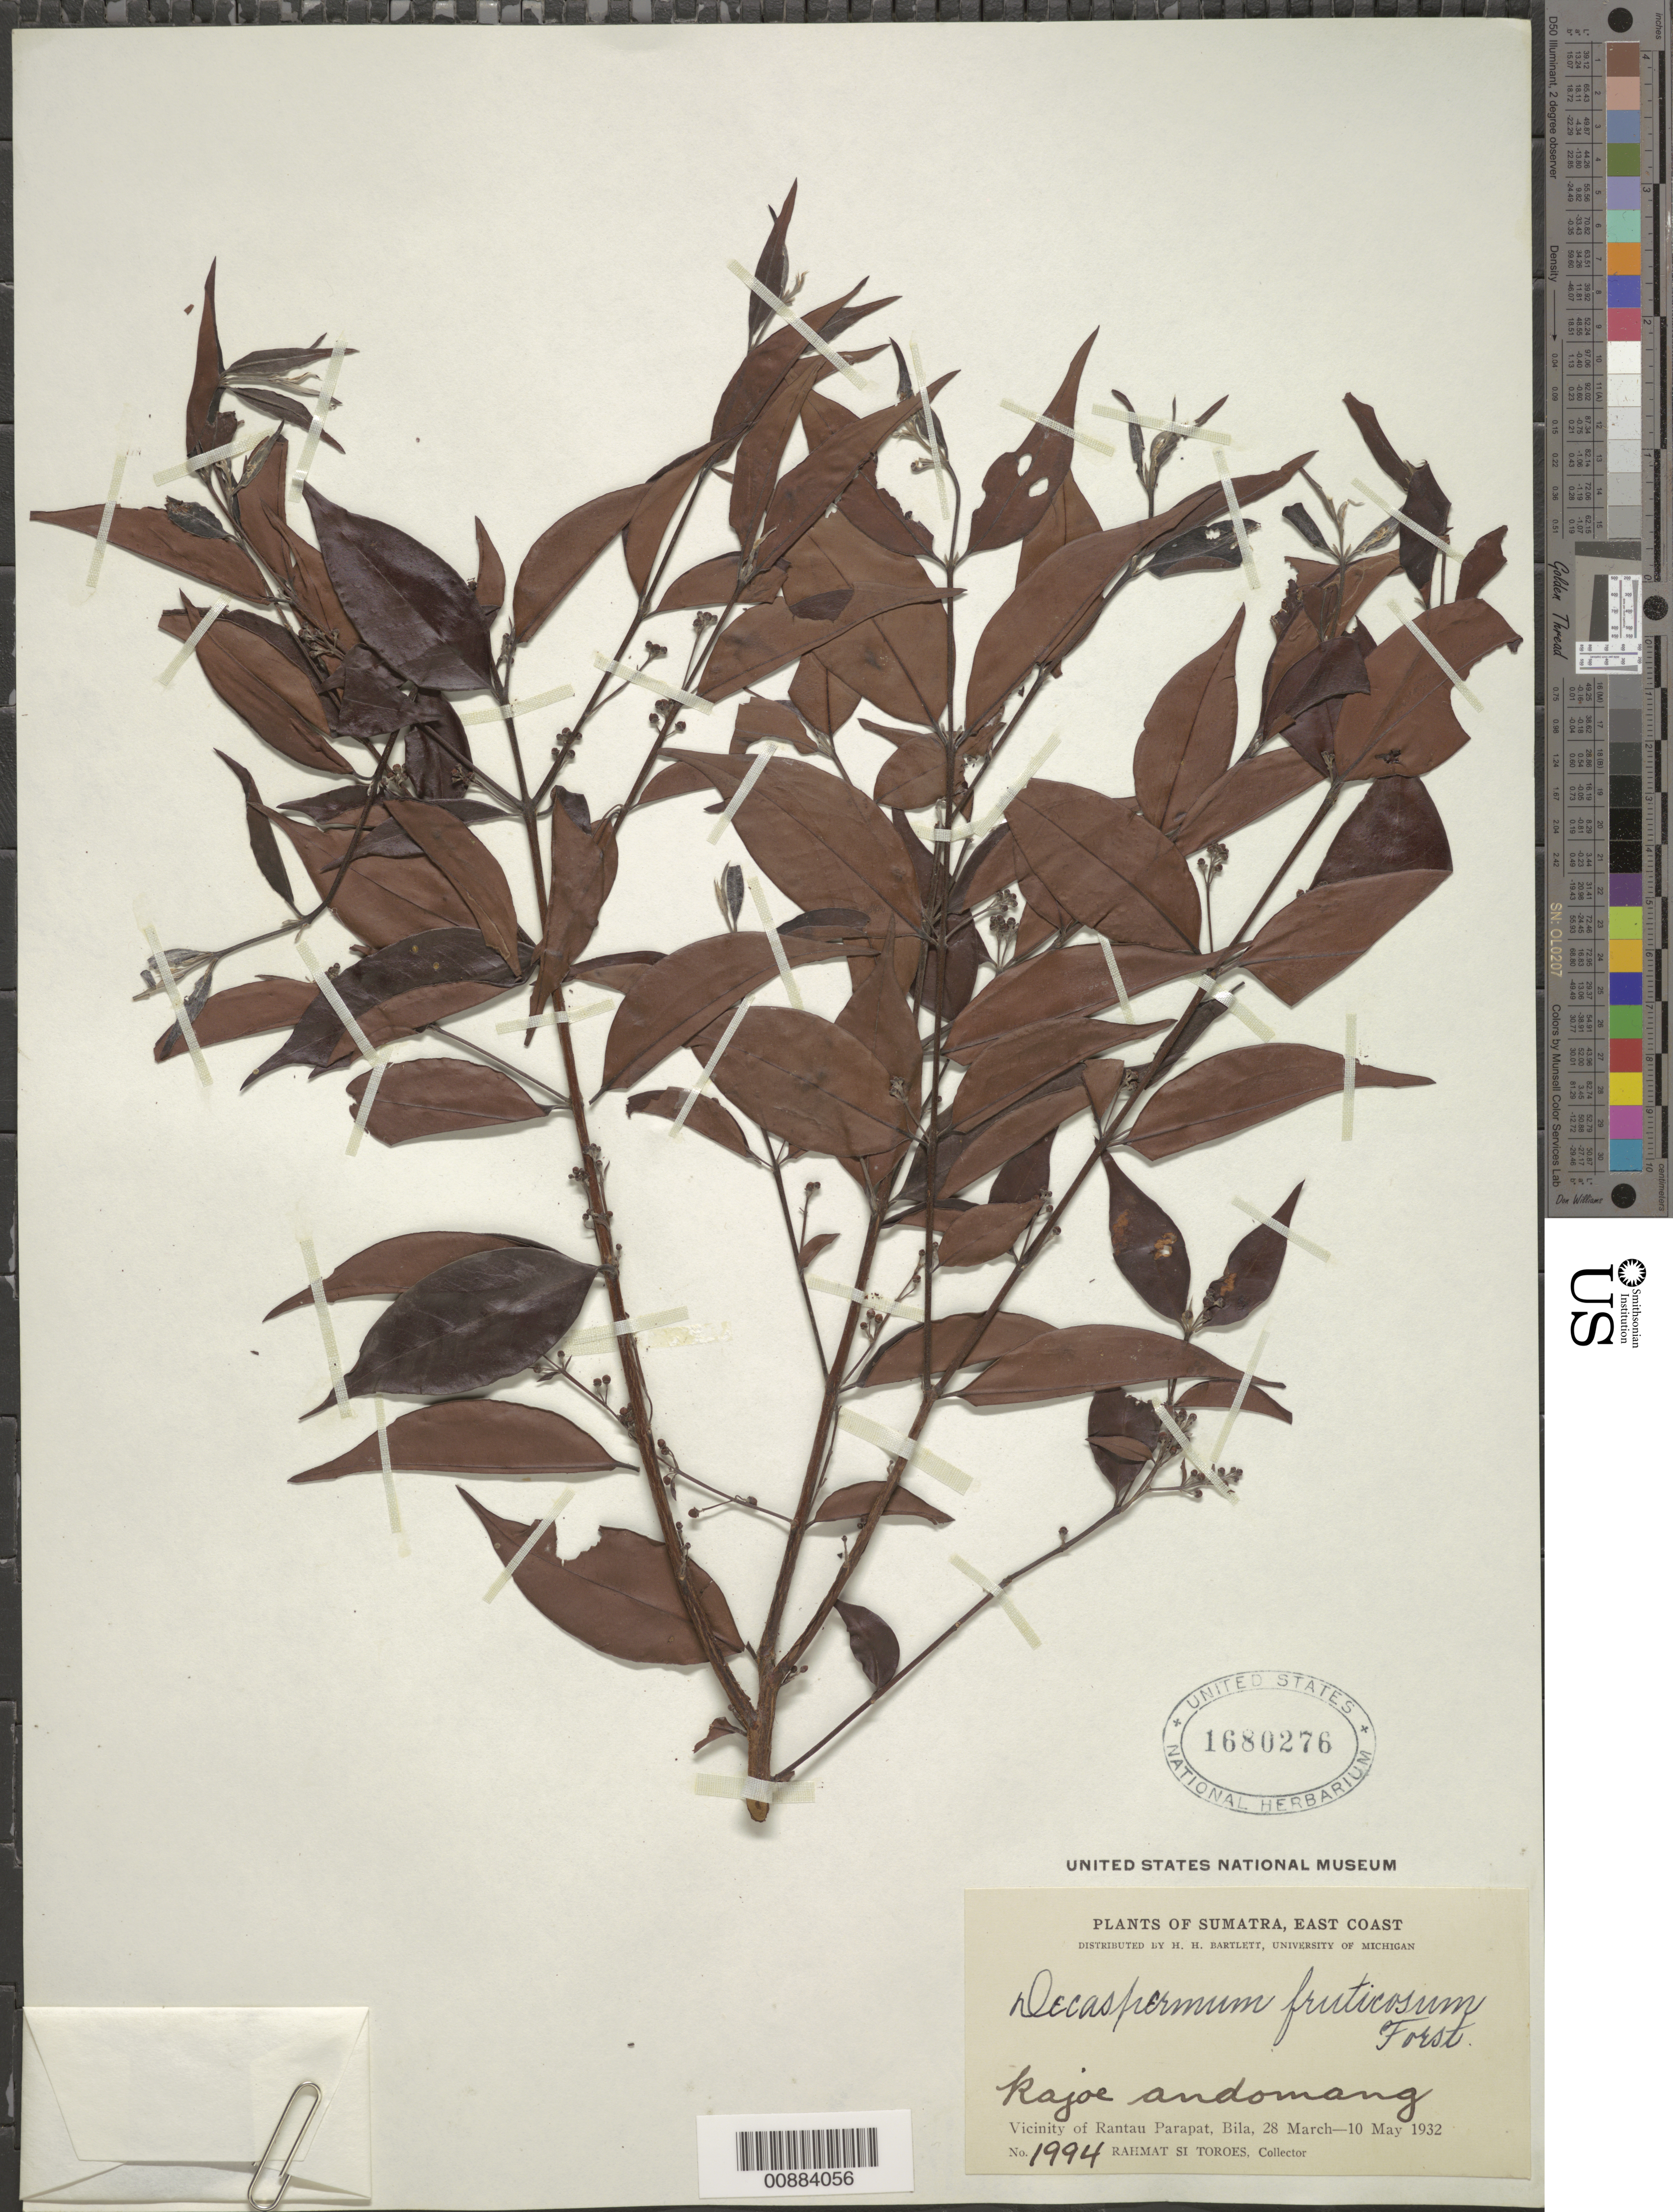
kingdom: Plantae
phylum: Tracheophyta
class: Magnoliopsida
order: Myrtales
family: Myrtaceae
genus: Decaspermum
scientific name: Decaspermum fruticosum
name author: J.R. Forst. & G. Forst.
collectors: Rahmat Si Boeea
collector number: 1994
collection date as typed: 28 Mar 1932 to 10 May 1932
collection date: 1932-03-28/1932-05-10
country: Indonesia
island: Sumatra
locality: Vicinity of Rantau Parapat, Bila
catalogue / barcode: US 1680276